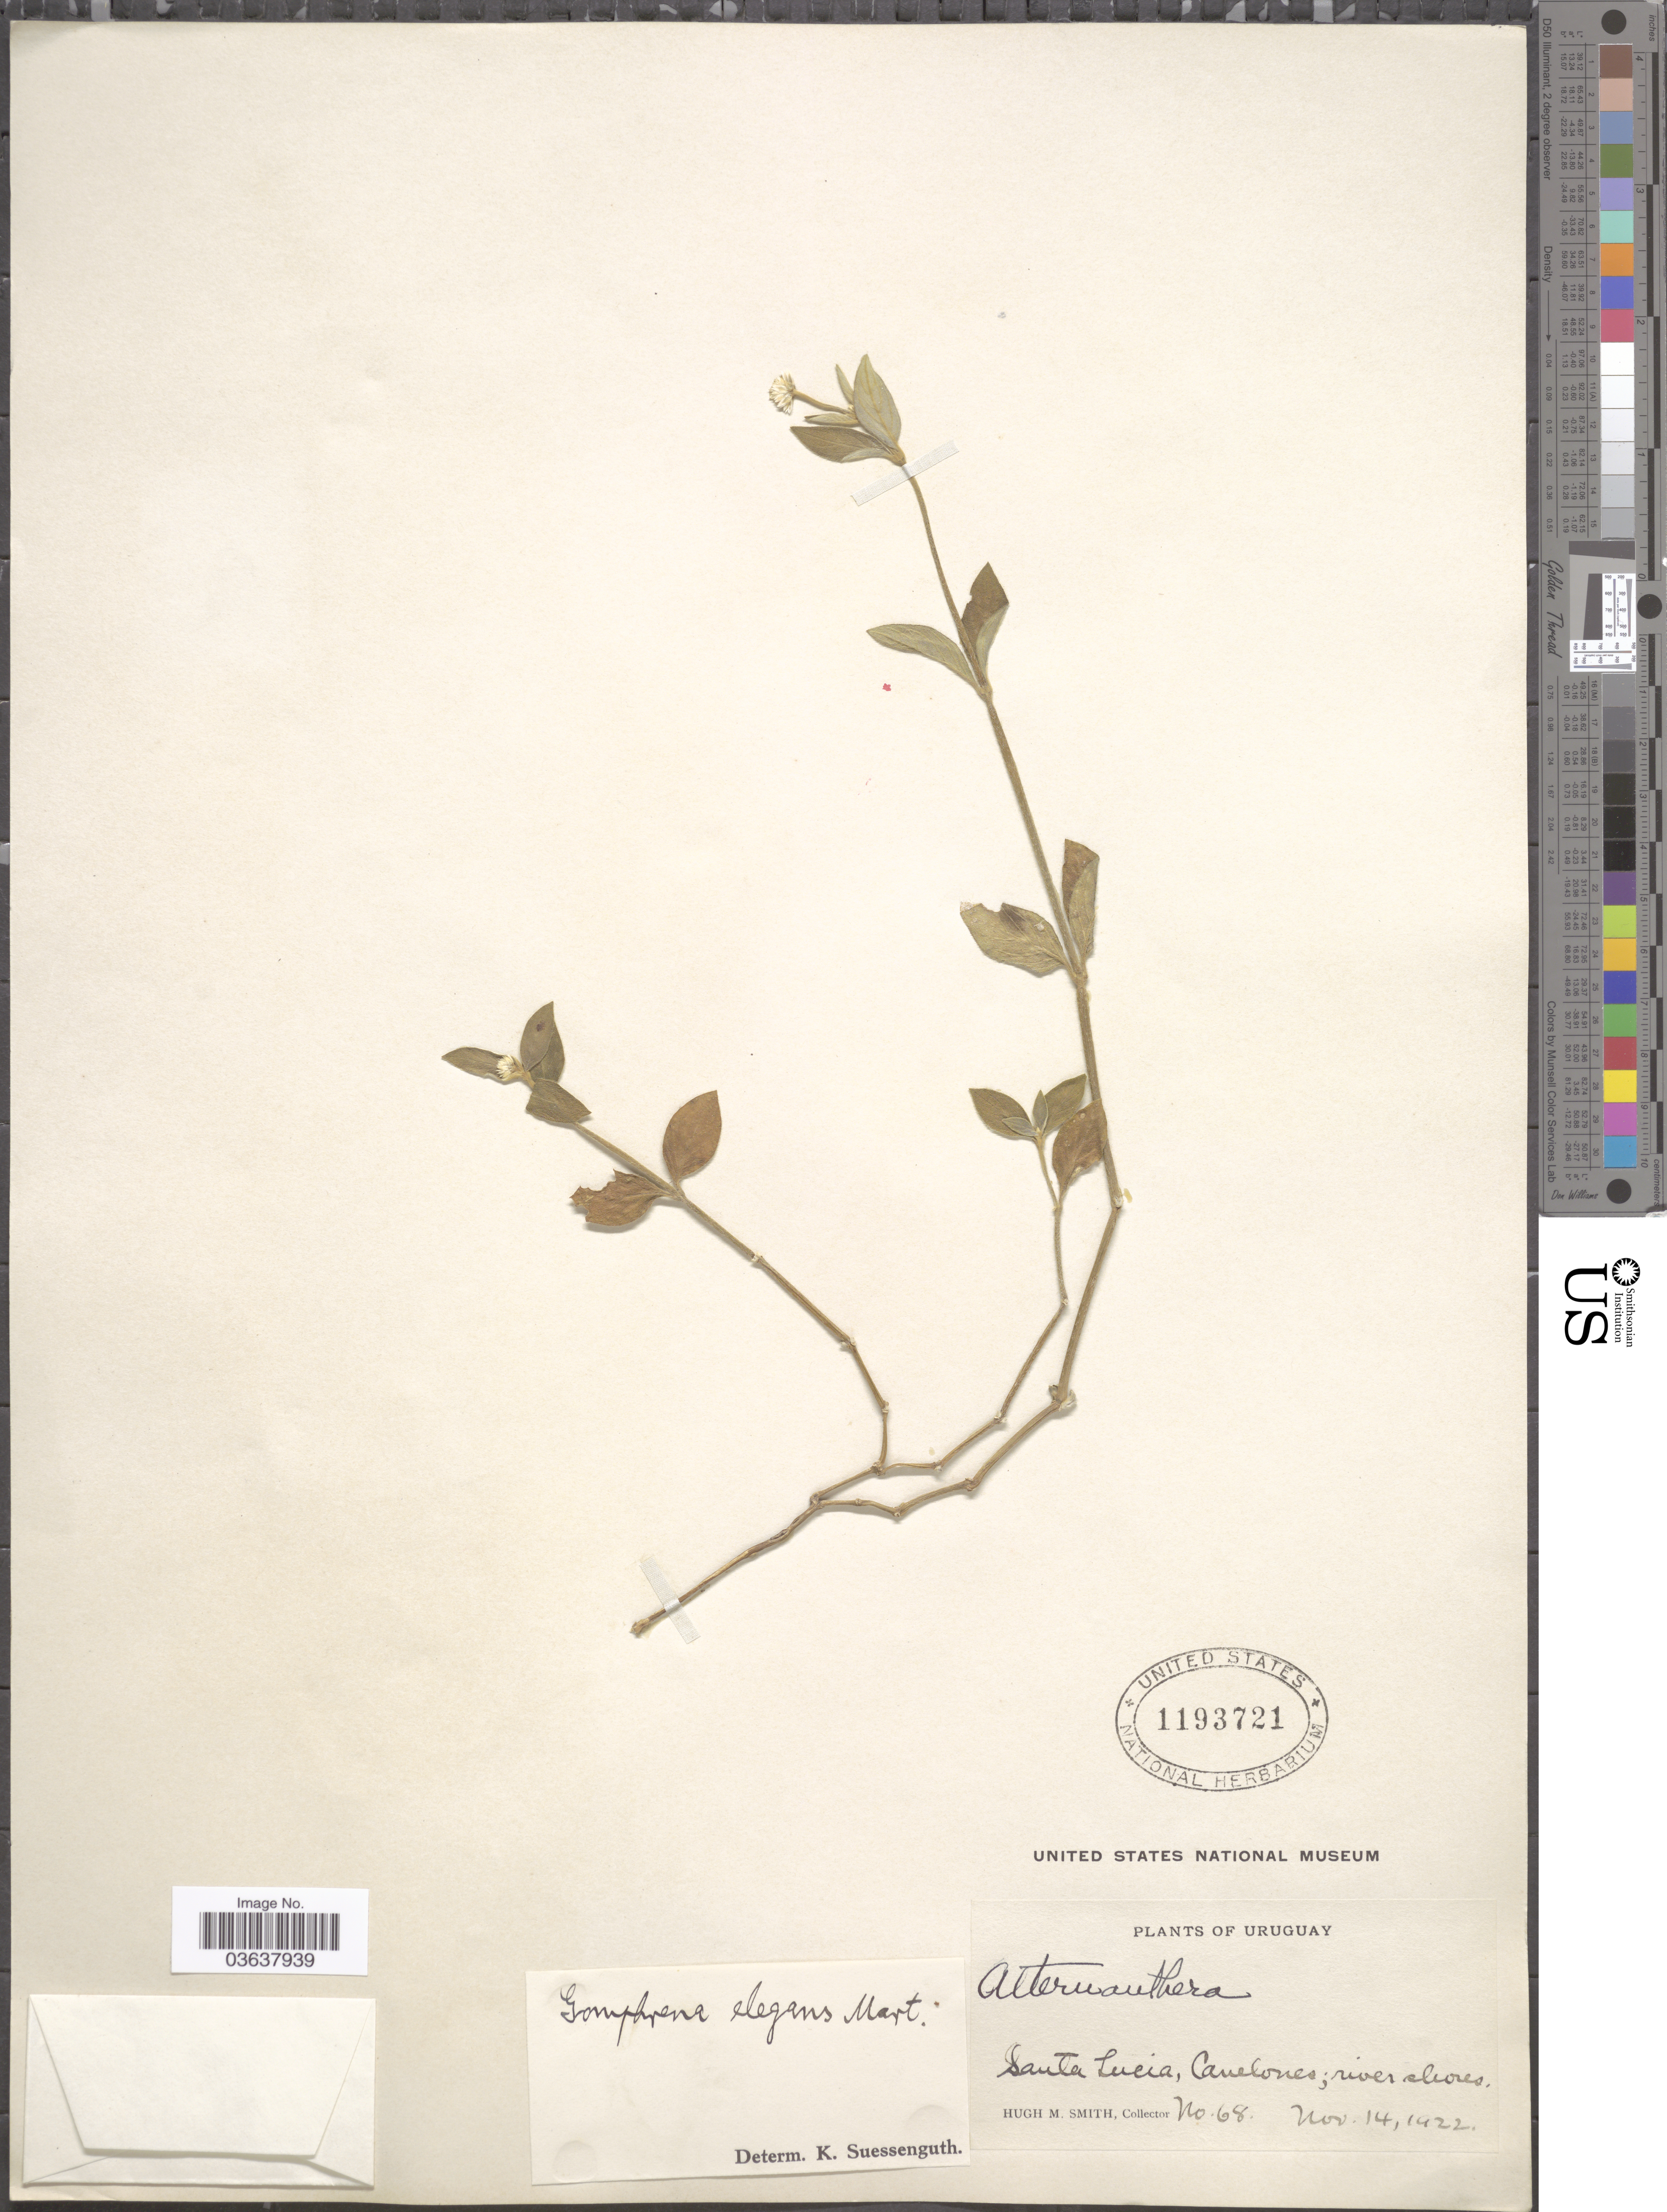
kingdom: Plantae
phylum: Tracheophyta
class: Magnoliopsida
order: Caryophyllales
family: Amaranthaceae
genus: Gomphrena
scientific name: Gomphrena elegans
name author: Mart.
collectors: H. M. Smith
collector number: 68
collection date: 1922-11-14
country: Uruguay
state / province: Canelones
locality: Santa Lucia.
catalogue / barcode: US 1193721